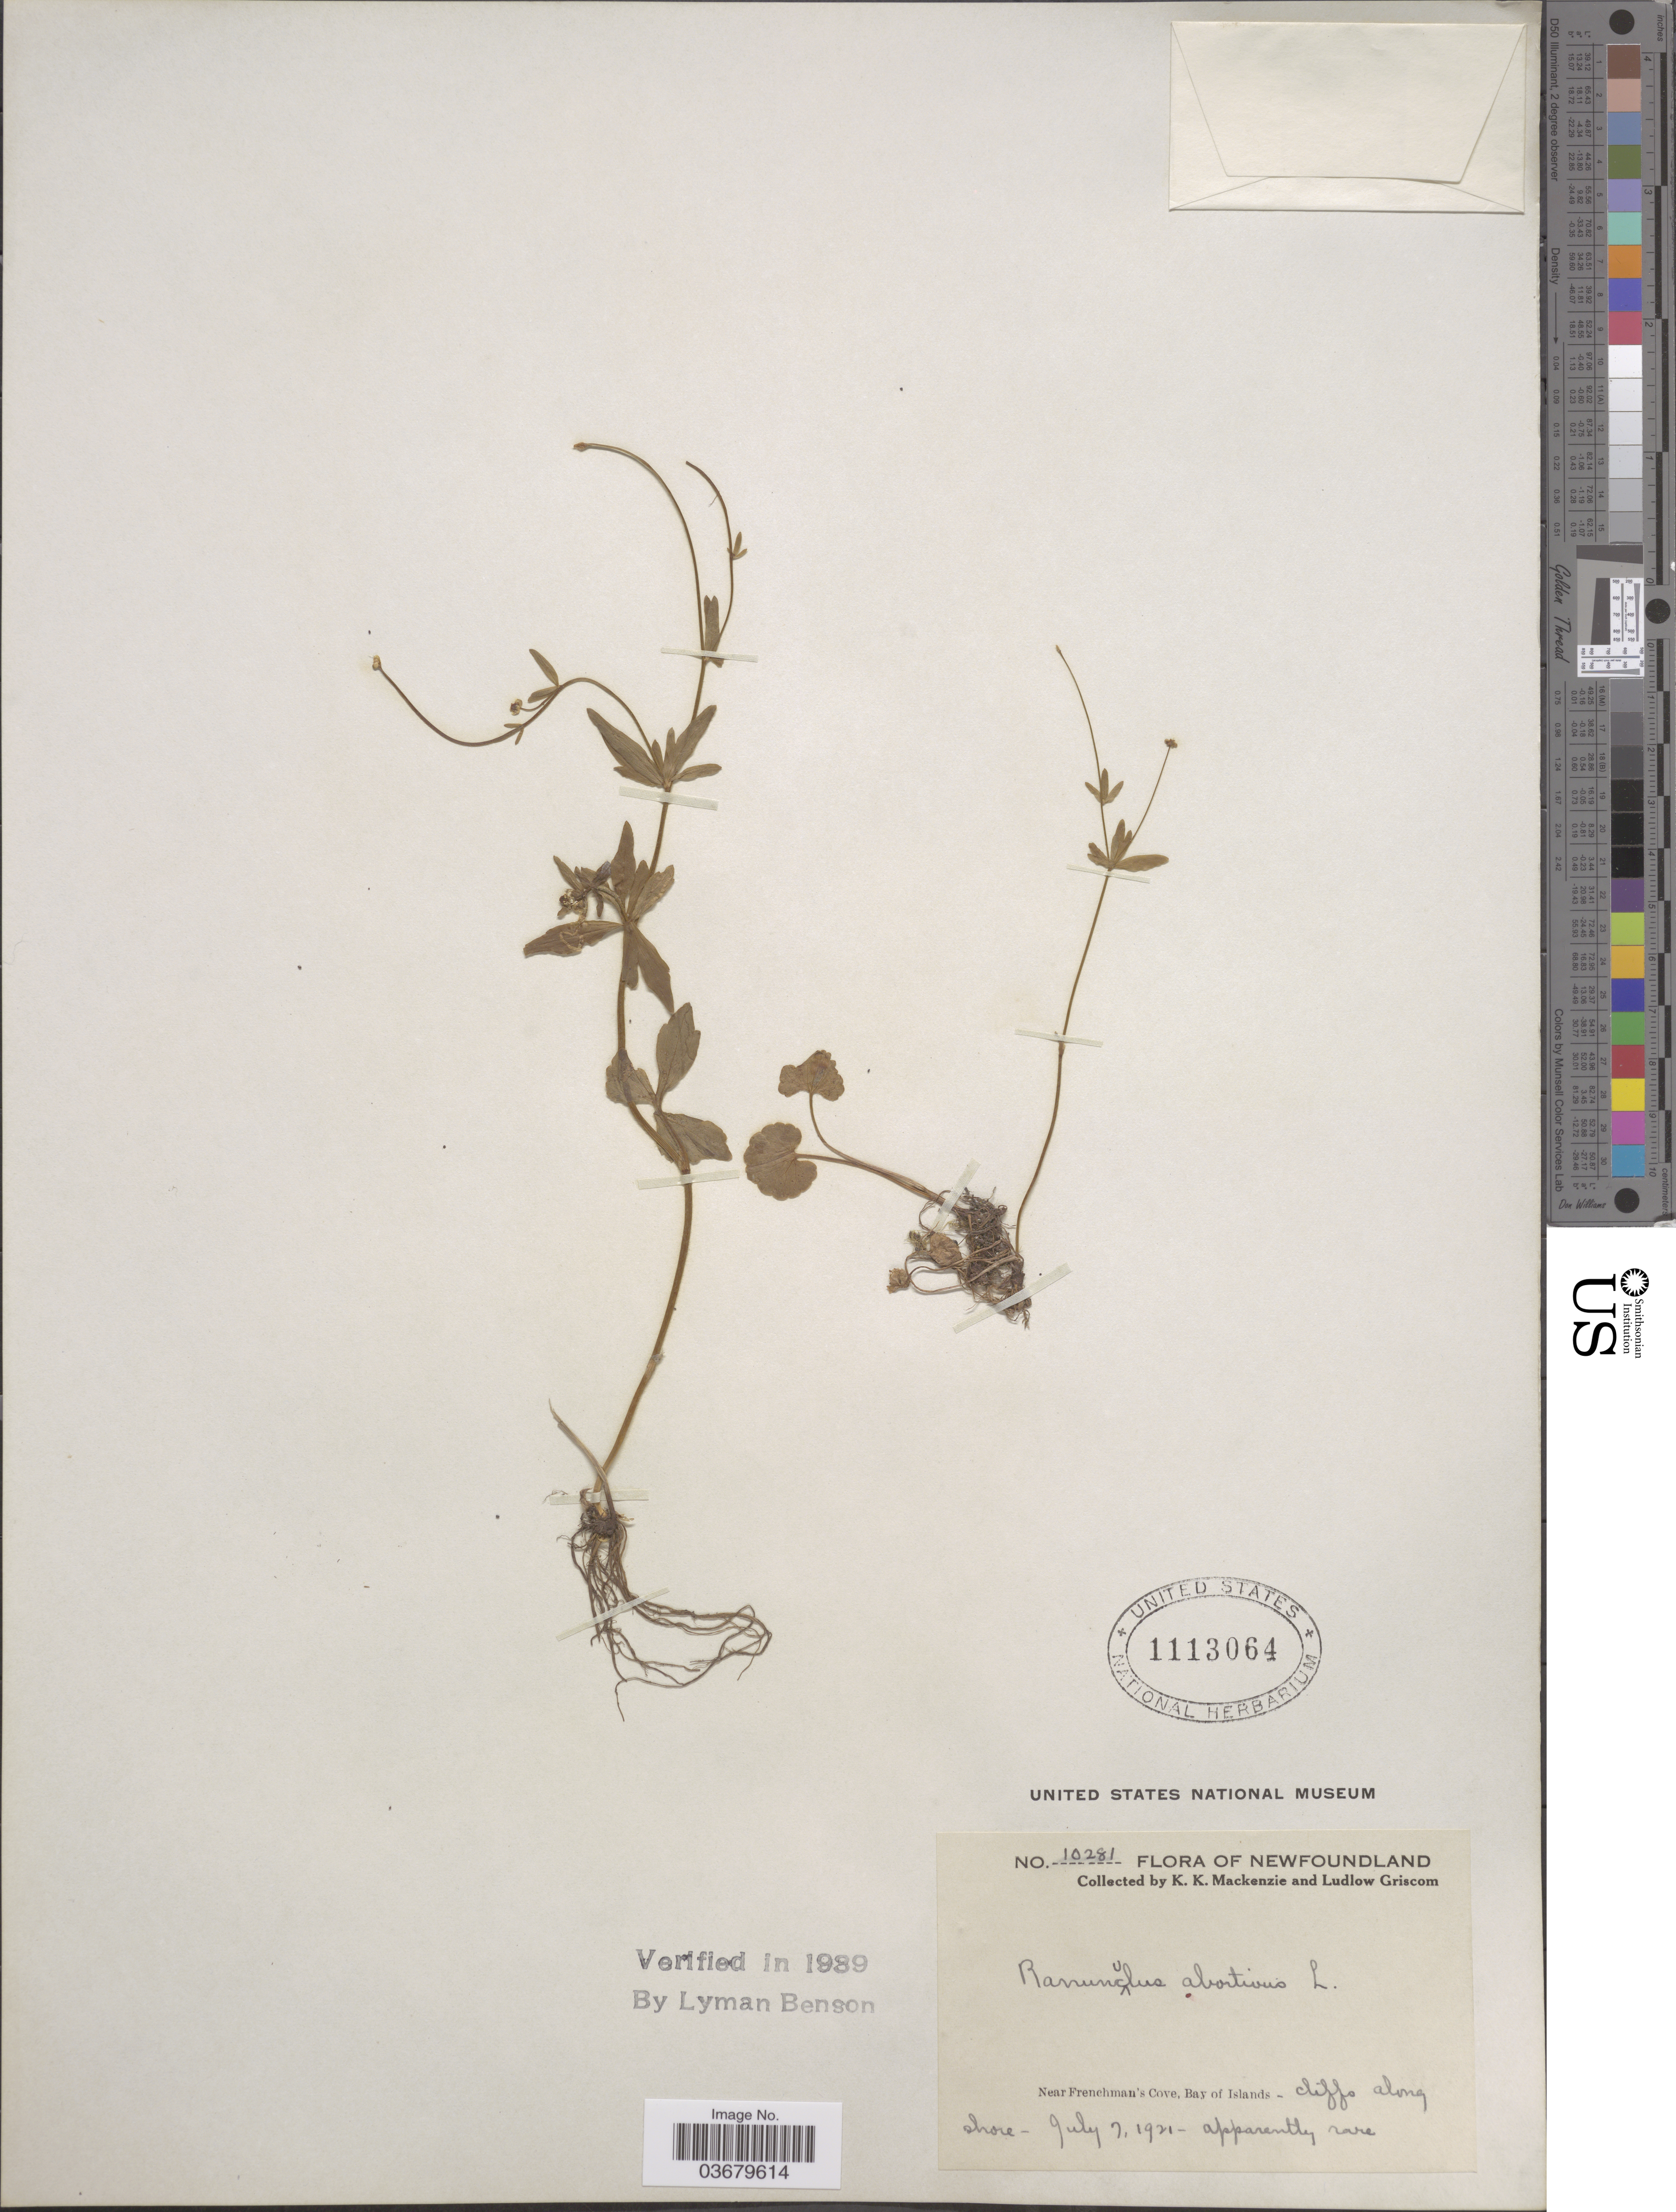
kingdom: Plantae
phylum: Tracheophyta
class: Magnoliopsida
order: Ranunculales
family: Ranunculaceae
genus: Ranunculus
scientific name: Ranunculus abortivus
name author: L.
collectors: K. K. Mackenzie & L. Griscom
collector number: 10281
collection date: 1921-07-07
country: Canada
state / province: Newfoundland and Labrador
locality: Near Frenchman's Cove, Bay of Islands.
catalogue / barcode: US 1113064